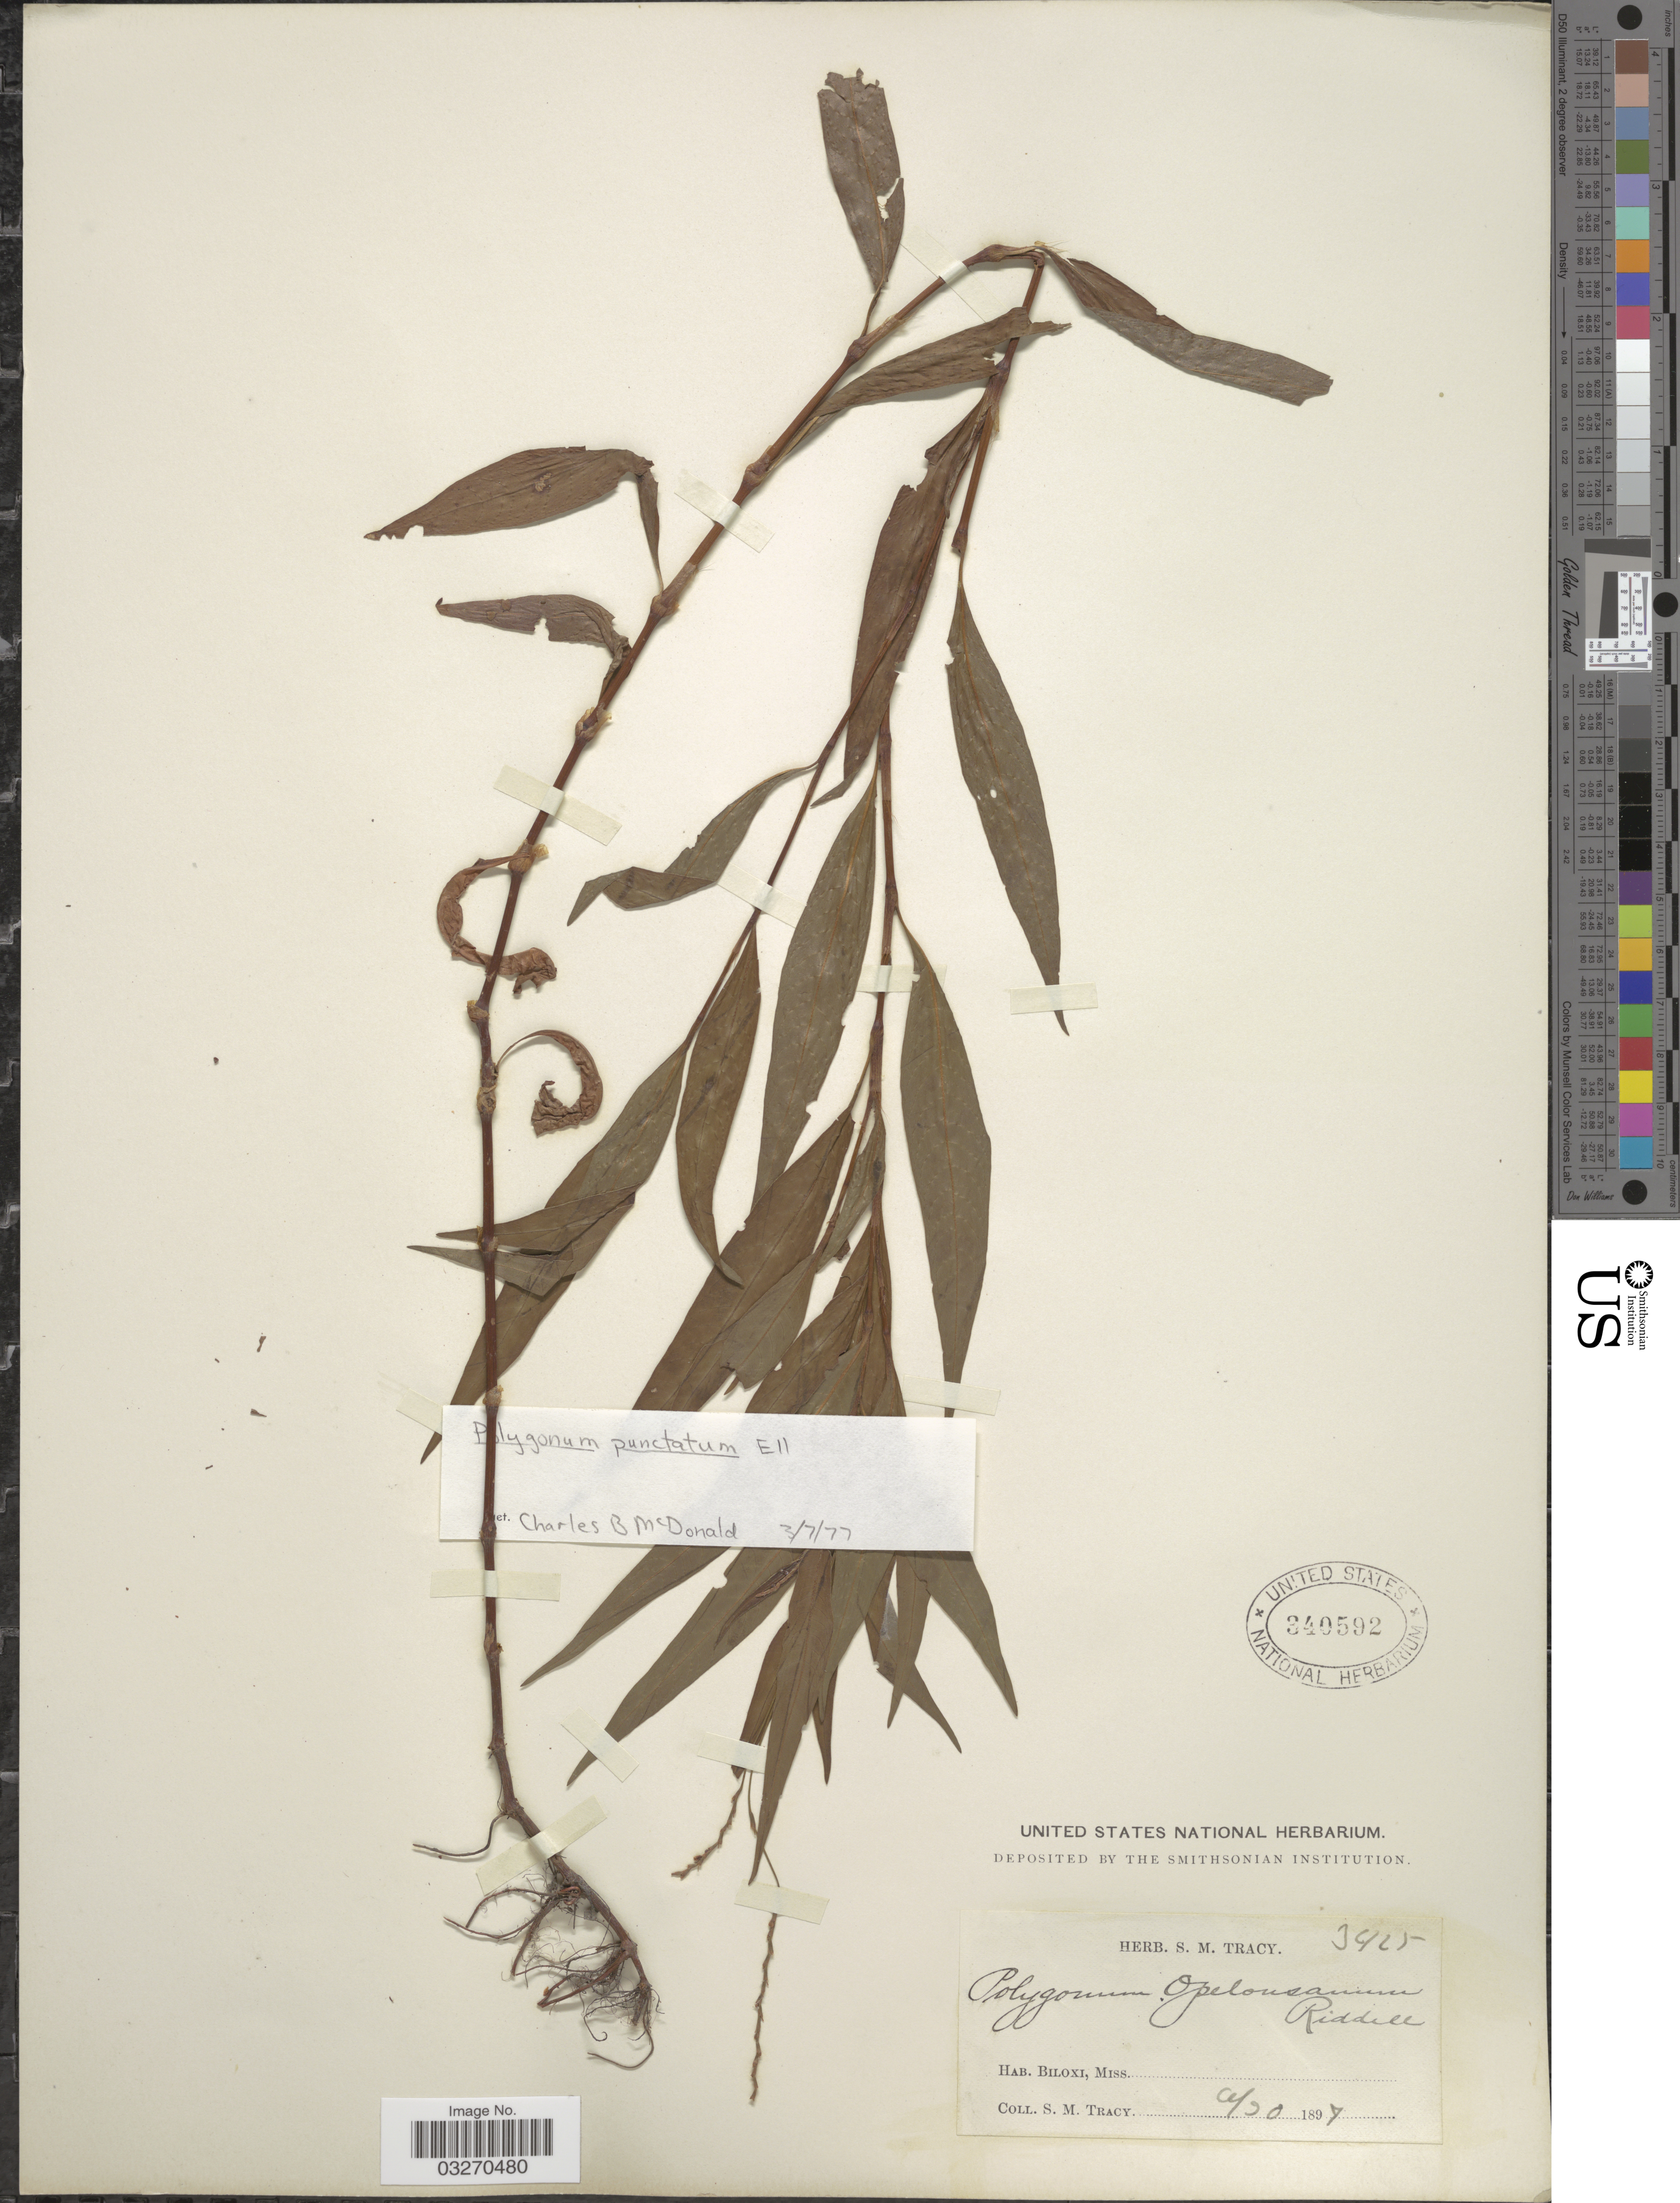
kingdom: Plantae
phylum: Tracheophyta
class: Magnoliopsida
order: Caryophyllales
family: Polygonaceae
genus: Persicaria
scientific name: Persicaria punctata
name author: (Elliott) Small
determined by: Atha, D. E.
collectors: S. M. Tracy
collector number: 3425*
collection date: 1897-04-30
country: United States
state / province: Mississippi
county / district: Harrison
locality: Biloxi.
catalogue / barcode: US 340592